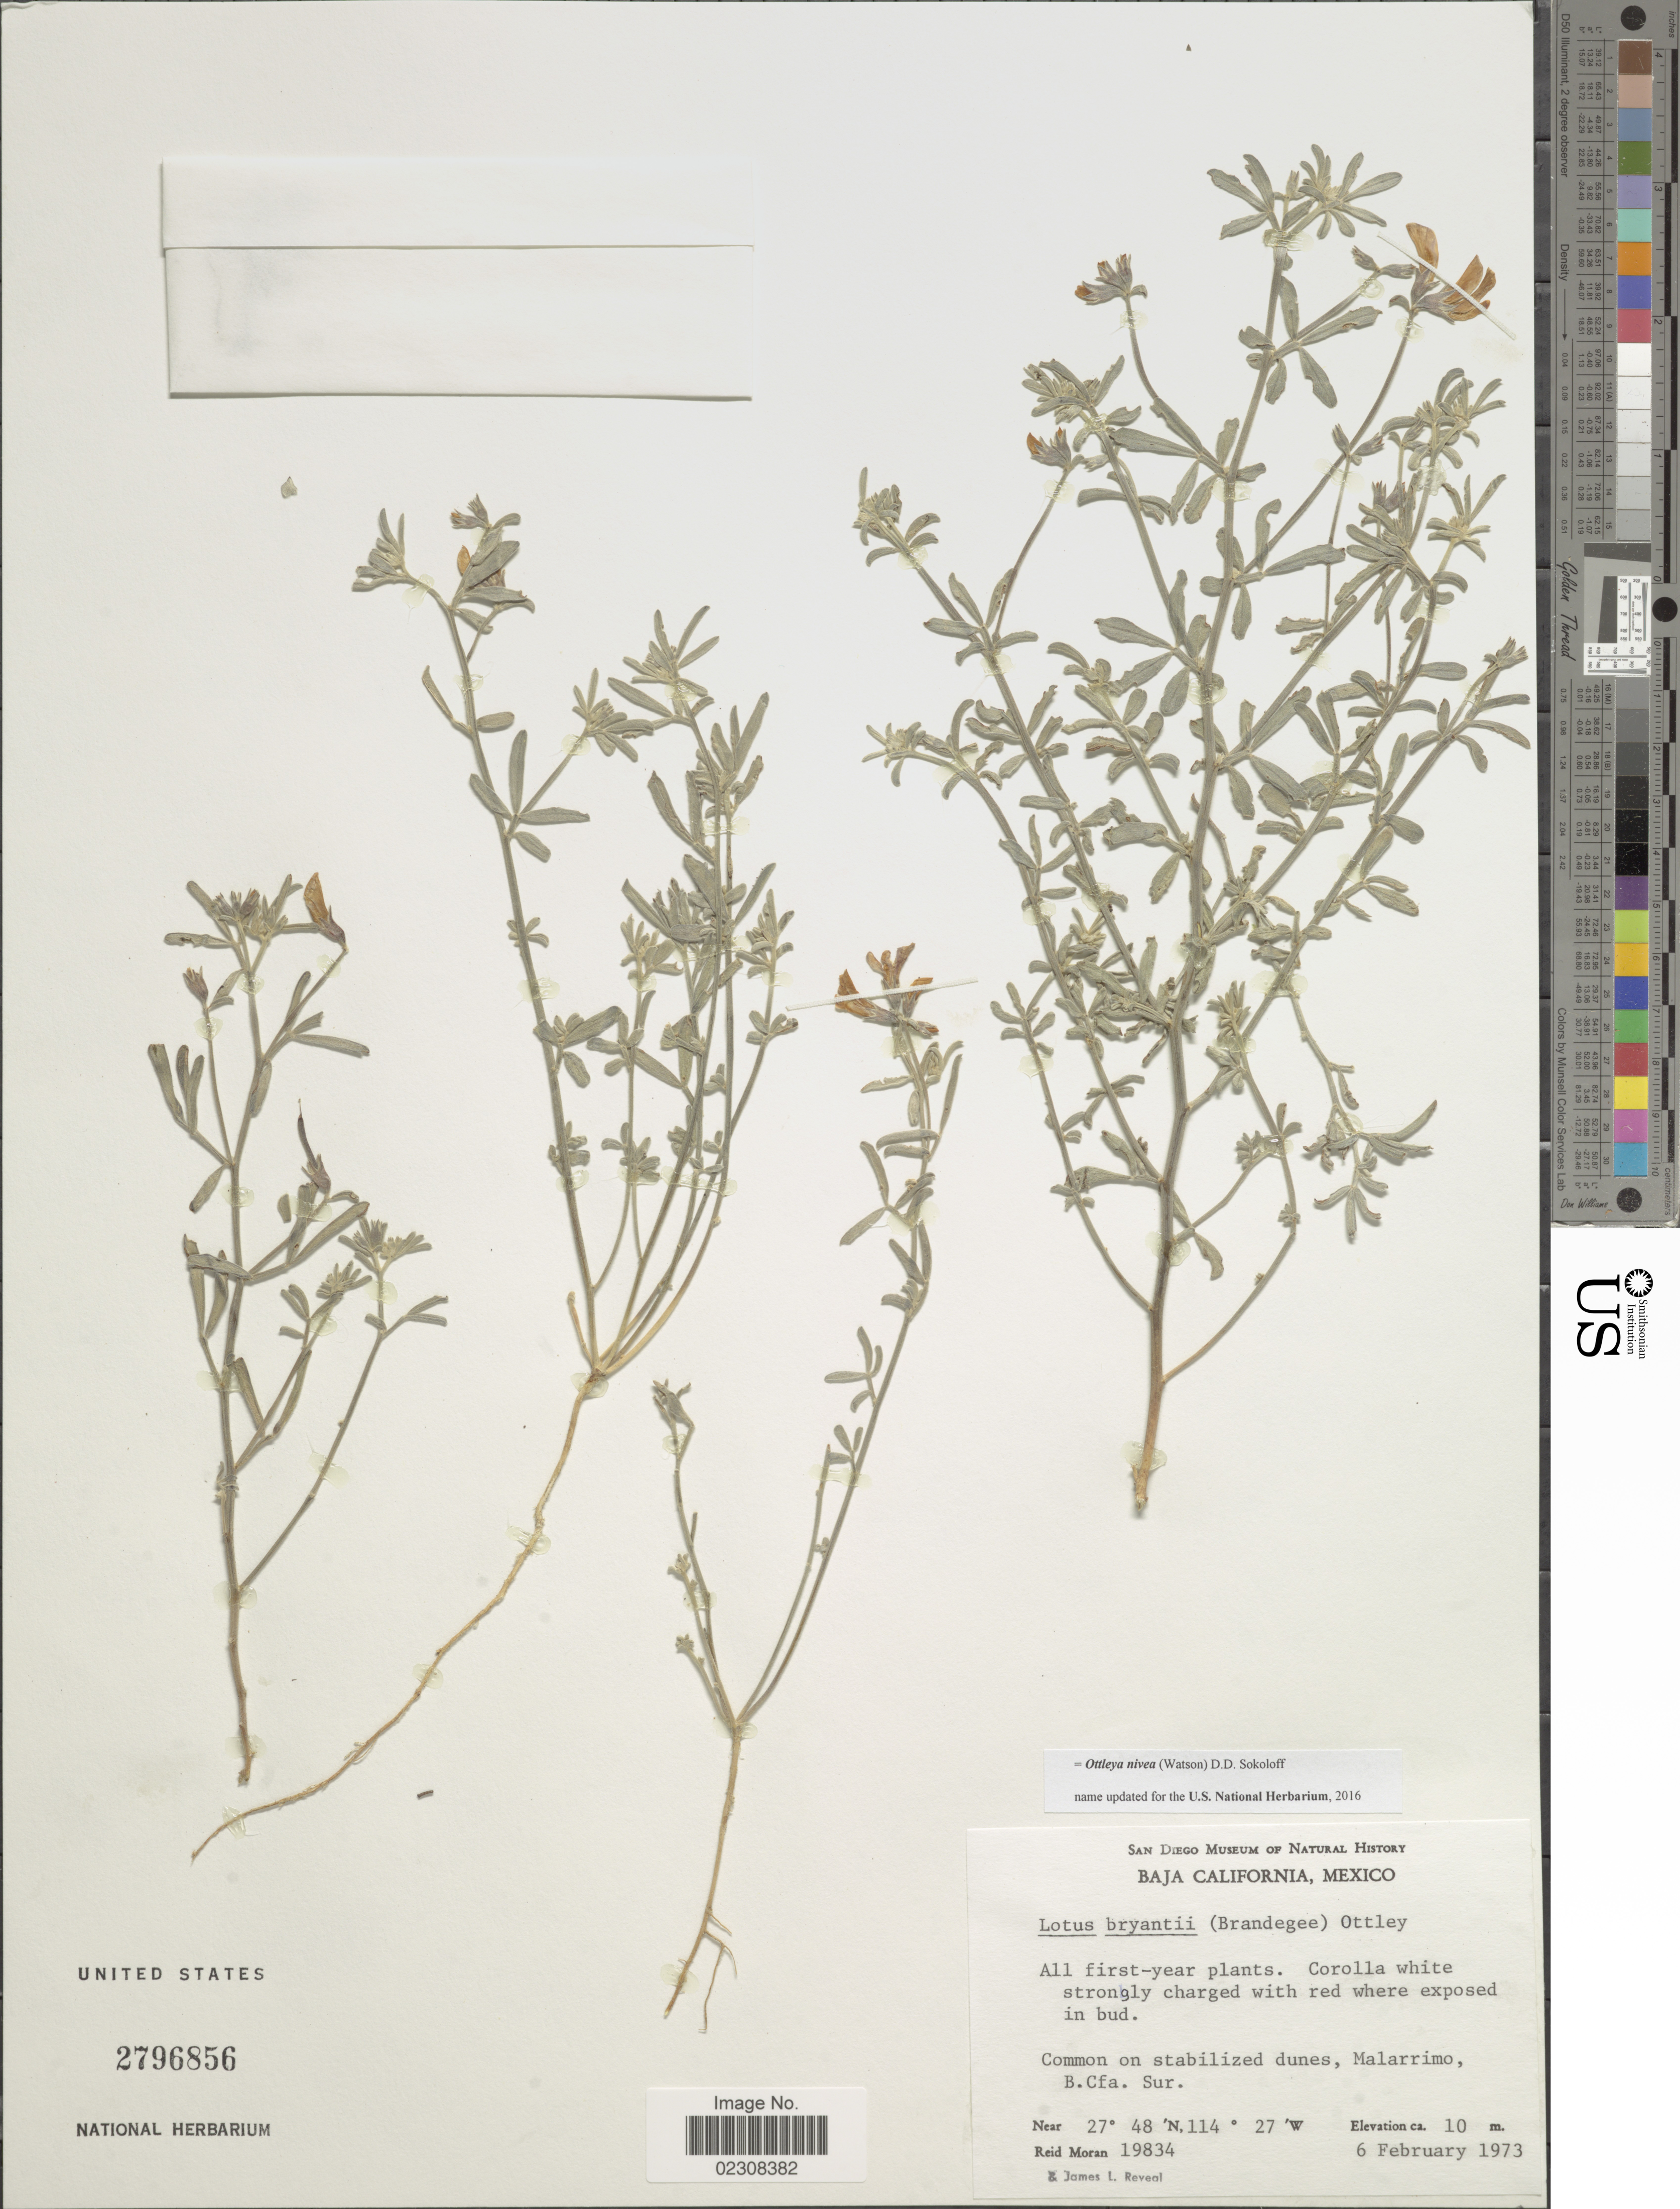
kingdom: Plantae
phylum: Tracheophyta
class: Magnoliopsida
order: Fabales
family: Fabaceae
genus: Ottleya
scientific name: Ottleya nivea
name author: (Watson) D.D. Sokoloff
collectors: R. V. Moran & J. L. Reveal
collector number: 19834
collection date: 1973-02-06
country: Mexico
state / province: Baja California Sur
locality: Baja California, Common on stabilized dunes, Malarrimo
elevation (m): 10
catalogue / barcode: US 2796856